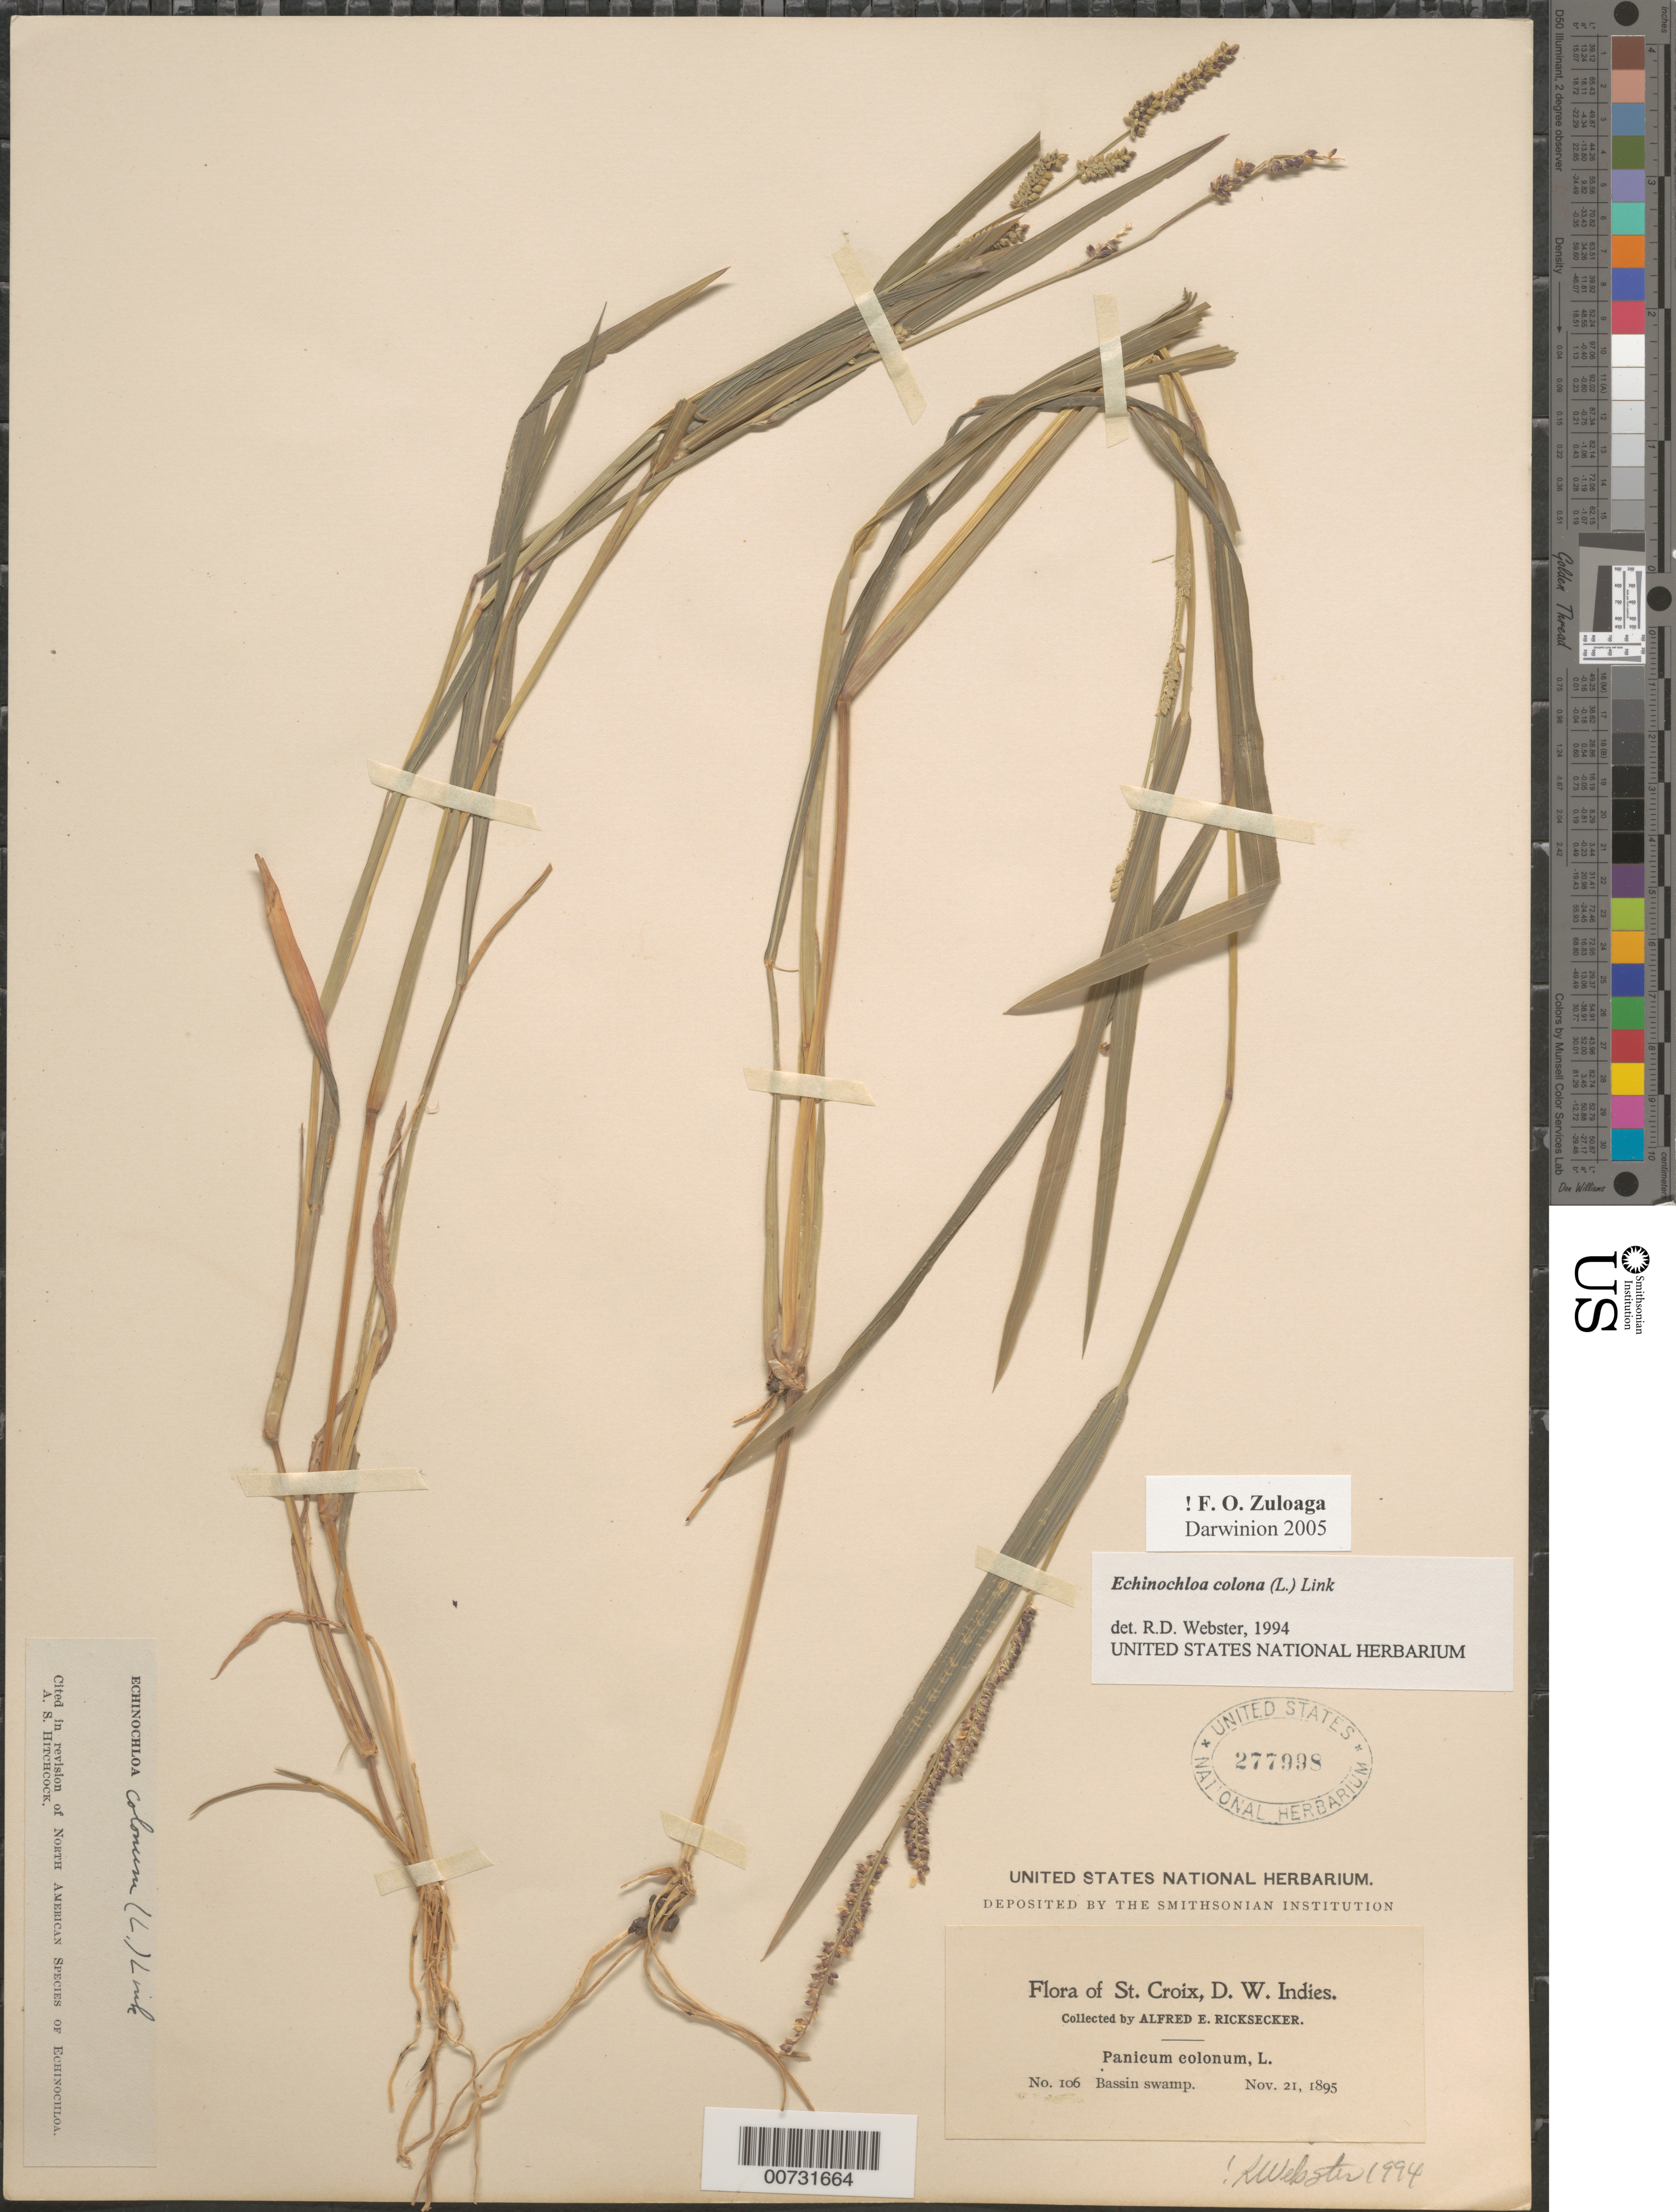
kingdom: Plantae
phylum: Tracheophyta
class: Liliopsida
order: Poales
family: Poaceae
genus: Echinochloa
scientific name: Echinochloa colona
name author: (L.) Link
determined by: Peterson, Paul M., (BOT), Smithsonian Institution - National Museum of Natural History (UNITED STATES)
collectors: A. E. Ricksecker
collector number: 106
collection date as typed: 21 Nov 1895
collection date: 1895-11-21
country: U.S. Virgin Islands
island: St. Croix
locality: St. Croix; Bassin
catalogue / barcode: US 277998